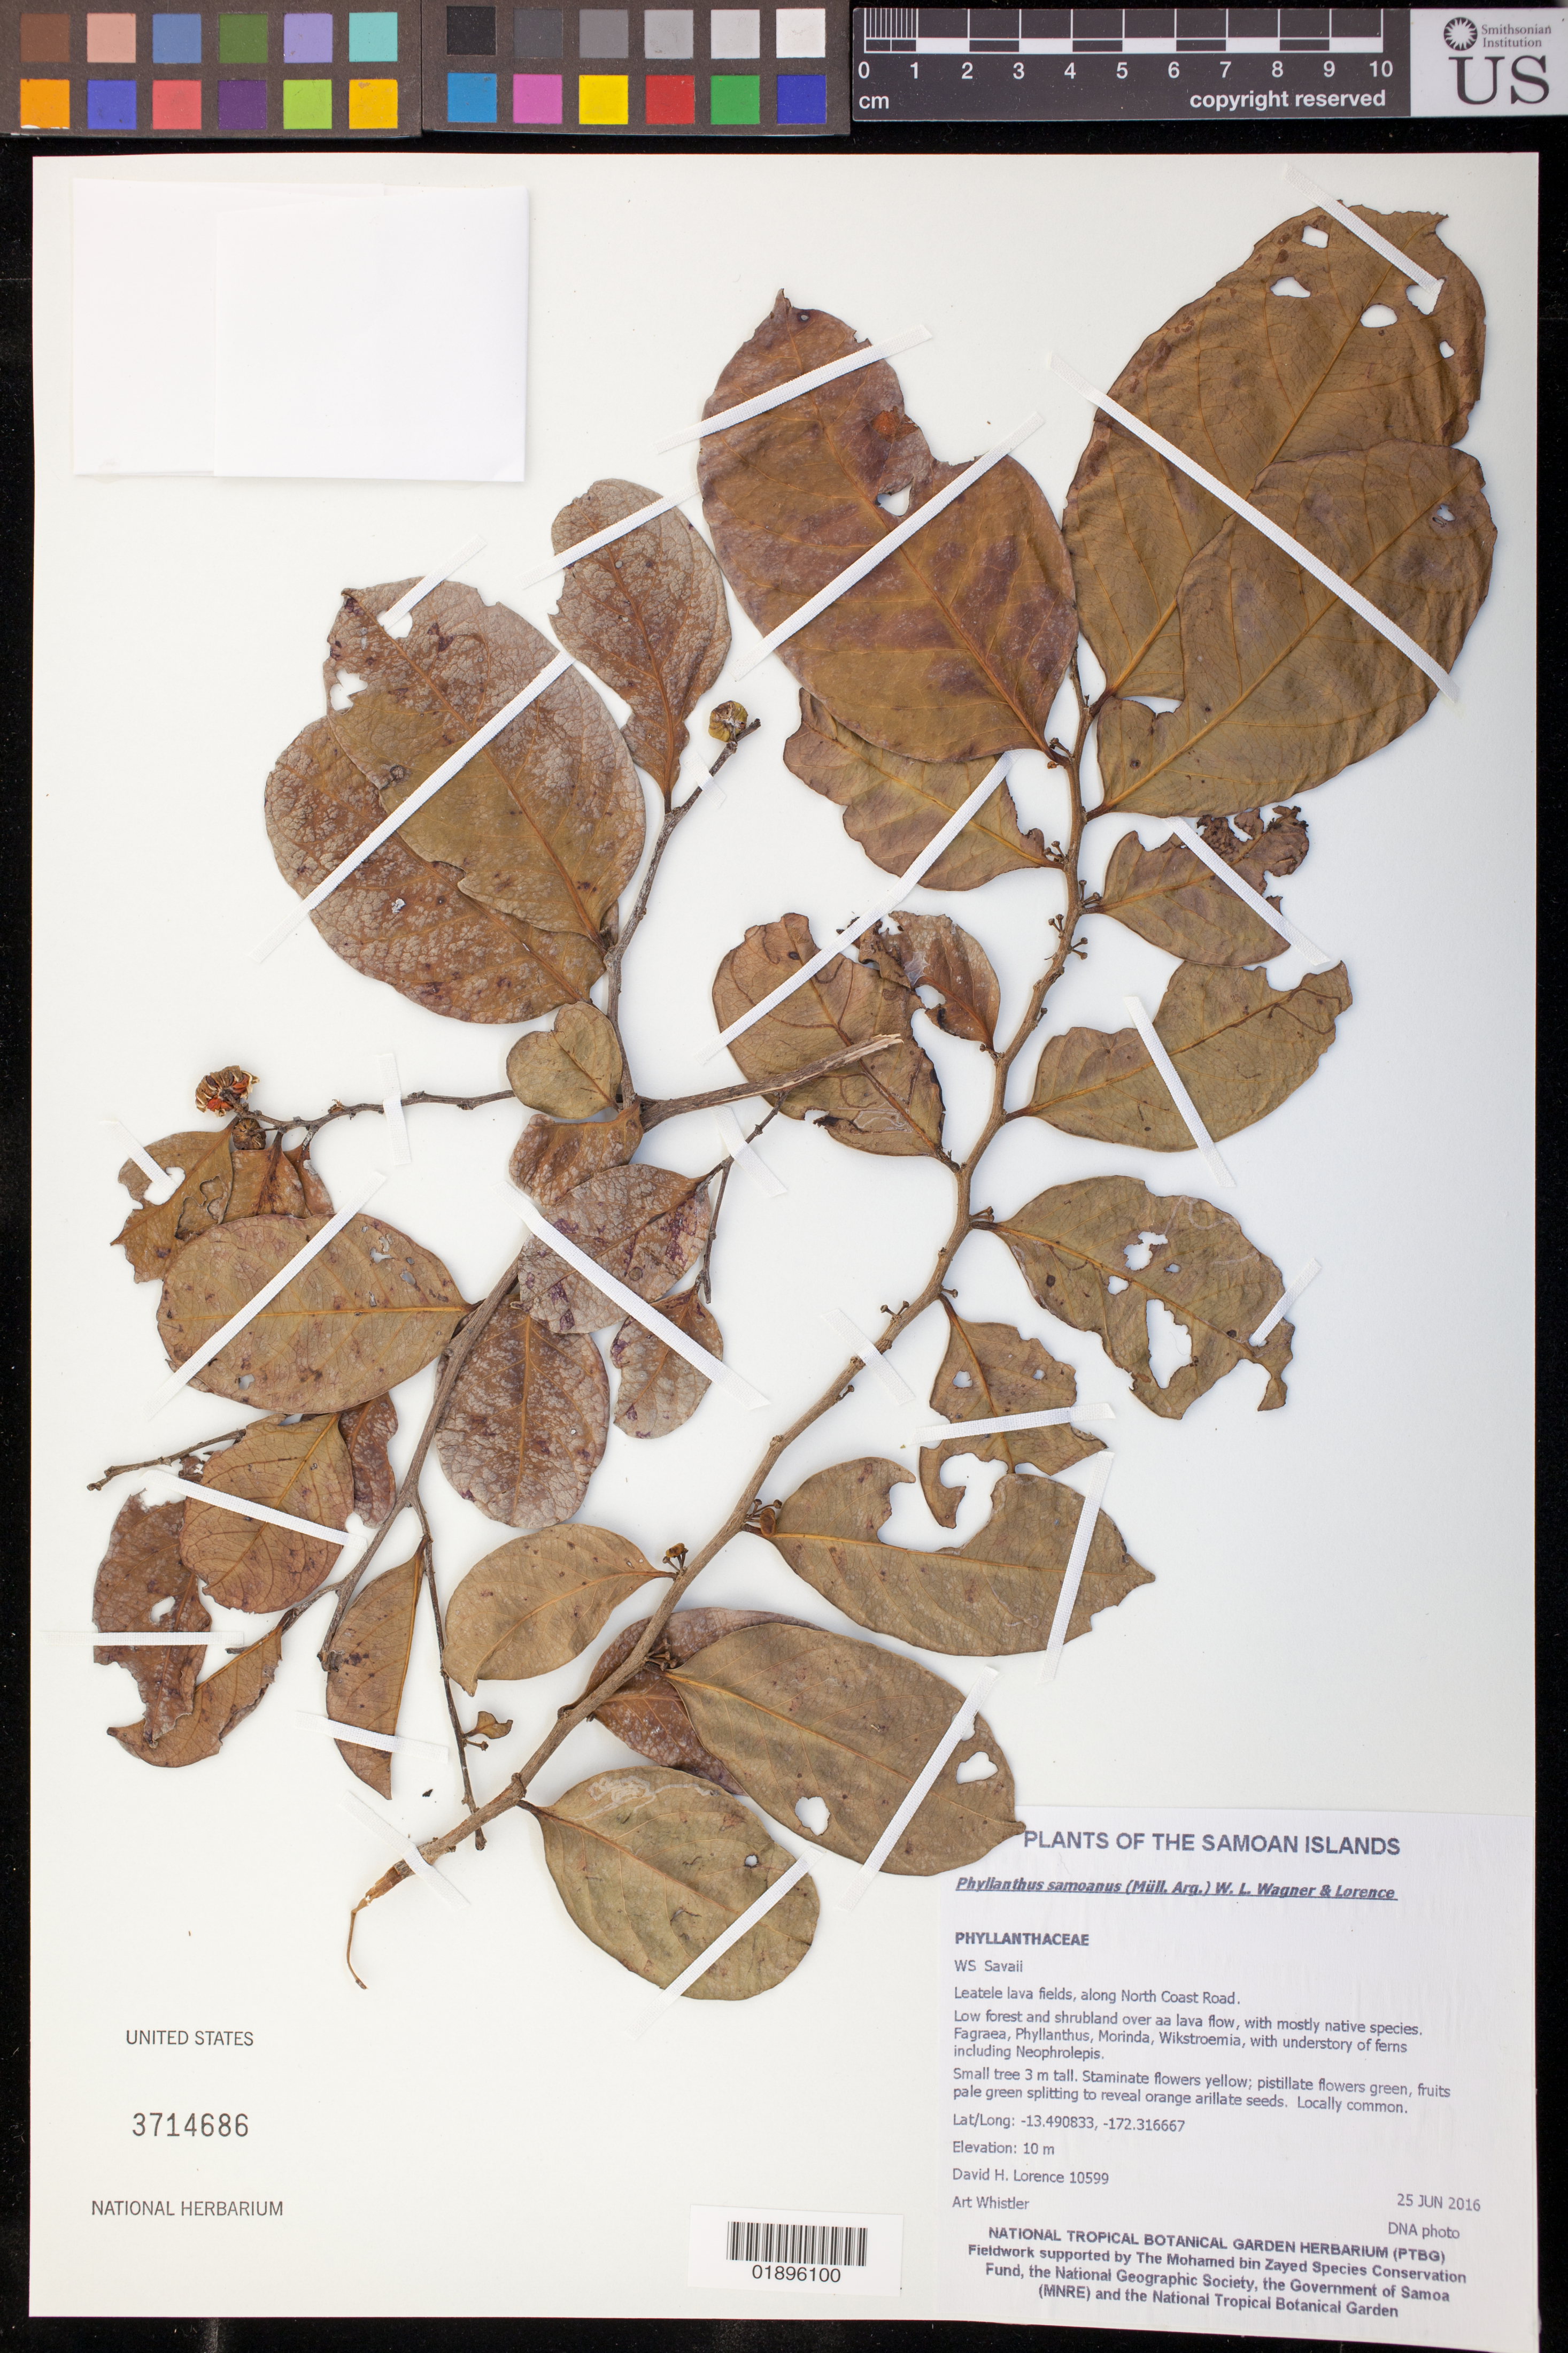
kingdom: Plantae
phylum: Tracheophyta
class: Magnoliopsida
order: Malpighiales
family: Phyllanthaceae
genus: Phyllanthus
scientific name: Phyllanthus samoanus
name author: (Müll. Arg.) W.L. Wagner & Lorence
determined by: Wagner, W. L., (BOT), Smithsonian Institution - National Museum of Natural History (UNITED STATES)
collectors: D. Lorence & A. Whistler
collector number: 10599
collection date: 2016-06-25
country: Samoa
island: Savai'i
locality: Leatele lava fields, along North Coast Road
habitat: Low forest and shrubland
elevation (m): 10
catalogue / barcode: US 3714686